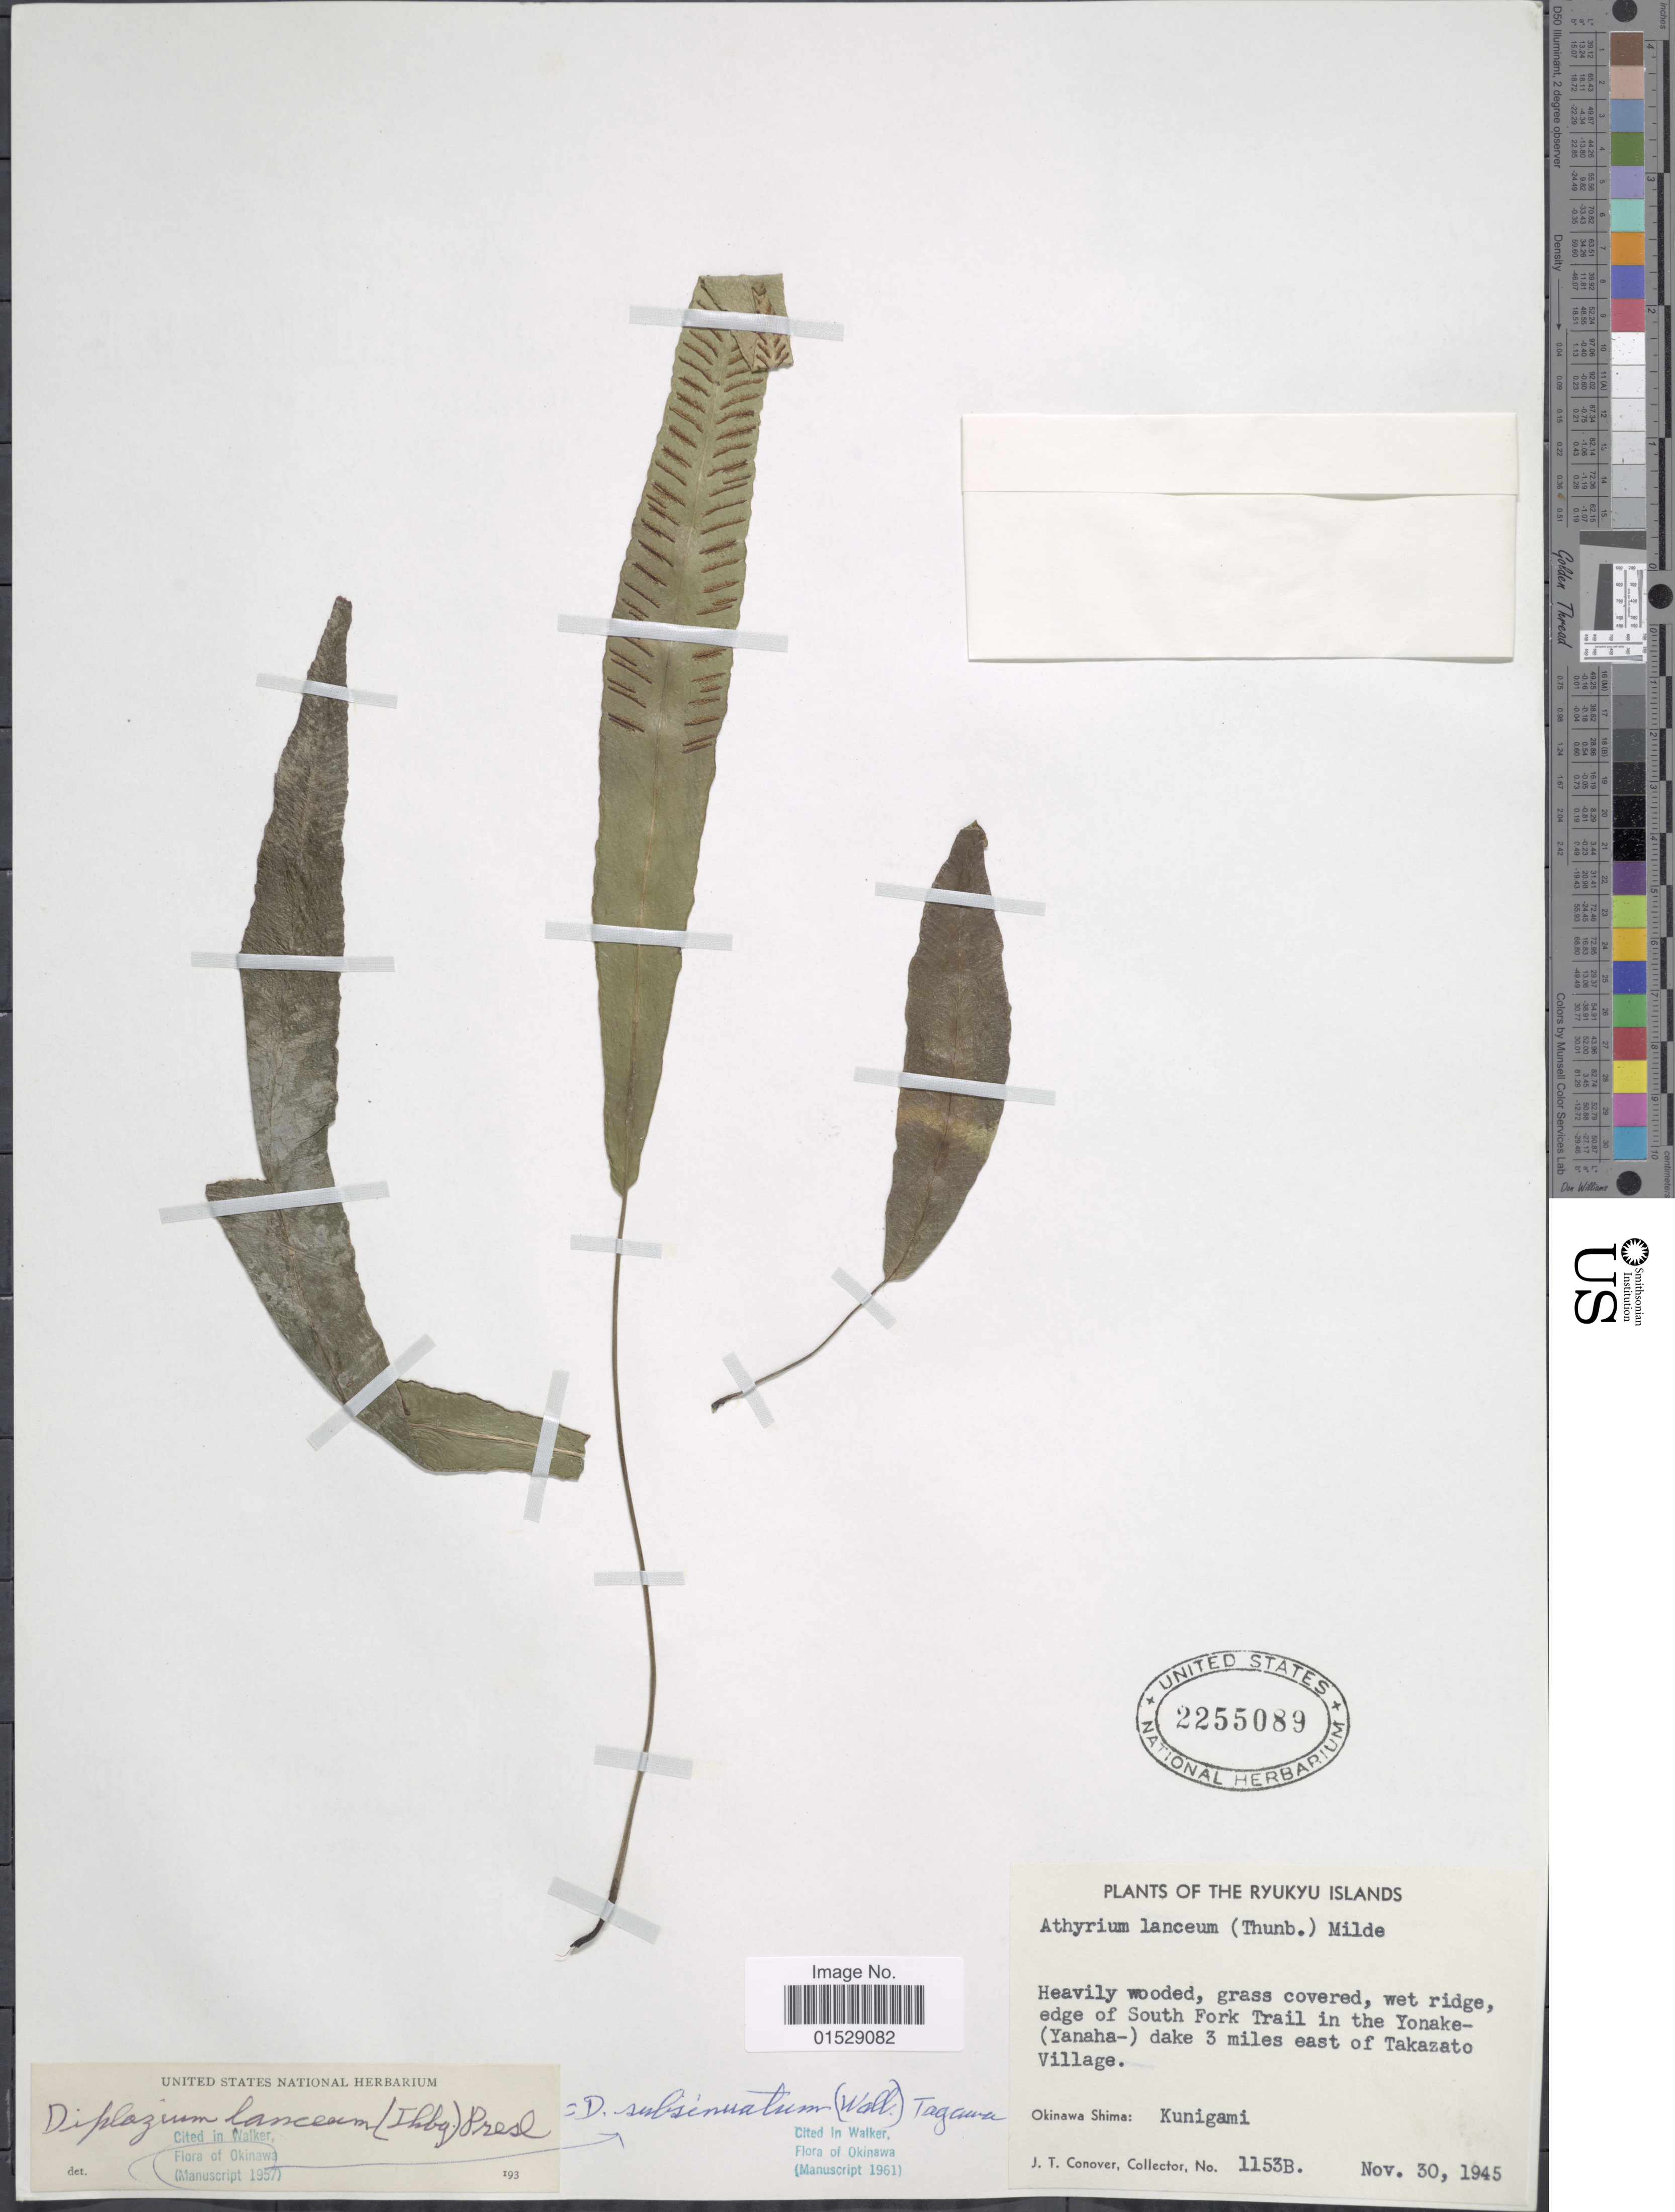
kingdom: Plantae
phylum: Tracheophyta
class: Polypodiopsida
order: Polypodiales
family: Athyriaceae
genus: Deparia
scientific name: Deparia lancea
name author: (Thunb.) Fraser-Jenk.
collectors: J. T. Conover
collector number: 1153B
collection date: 1945-11-30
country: Japan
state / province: Okinawa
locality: Ryukyu Islands, edge of South Fork Trail in the Yonake- (Yanaha) dake 3 miles east of Takazato Village, Okinawa Shima: Kunigami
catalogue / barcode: US 2255089